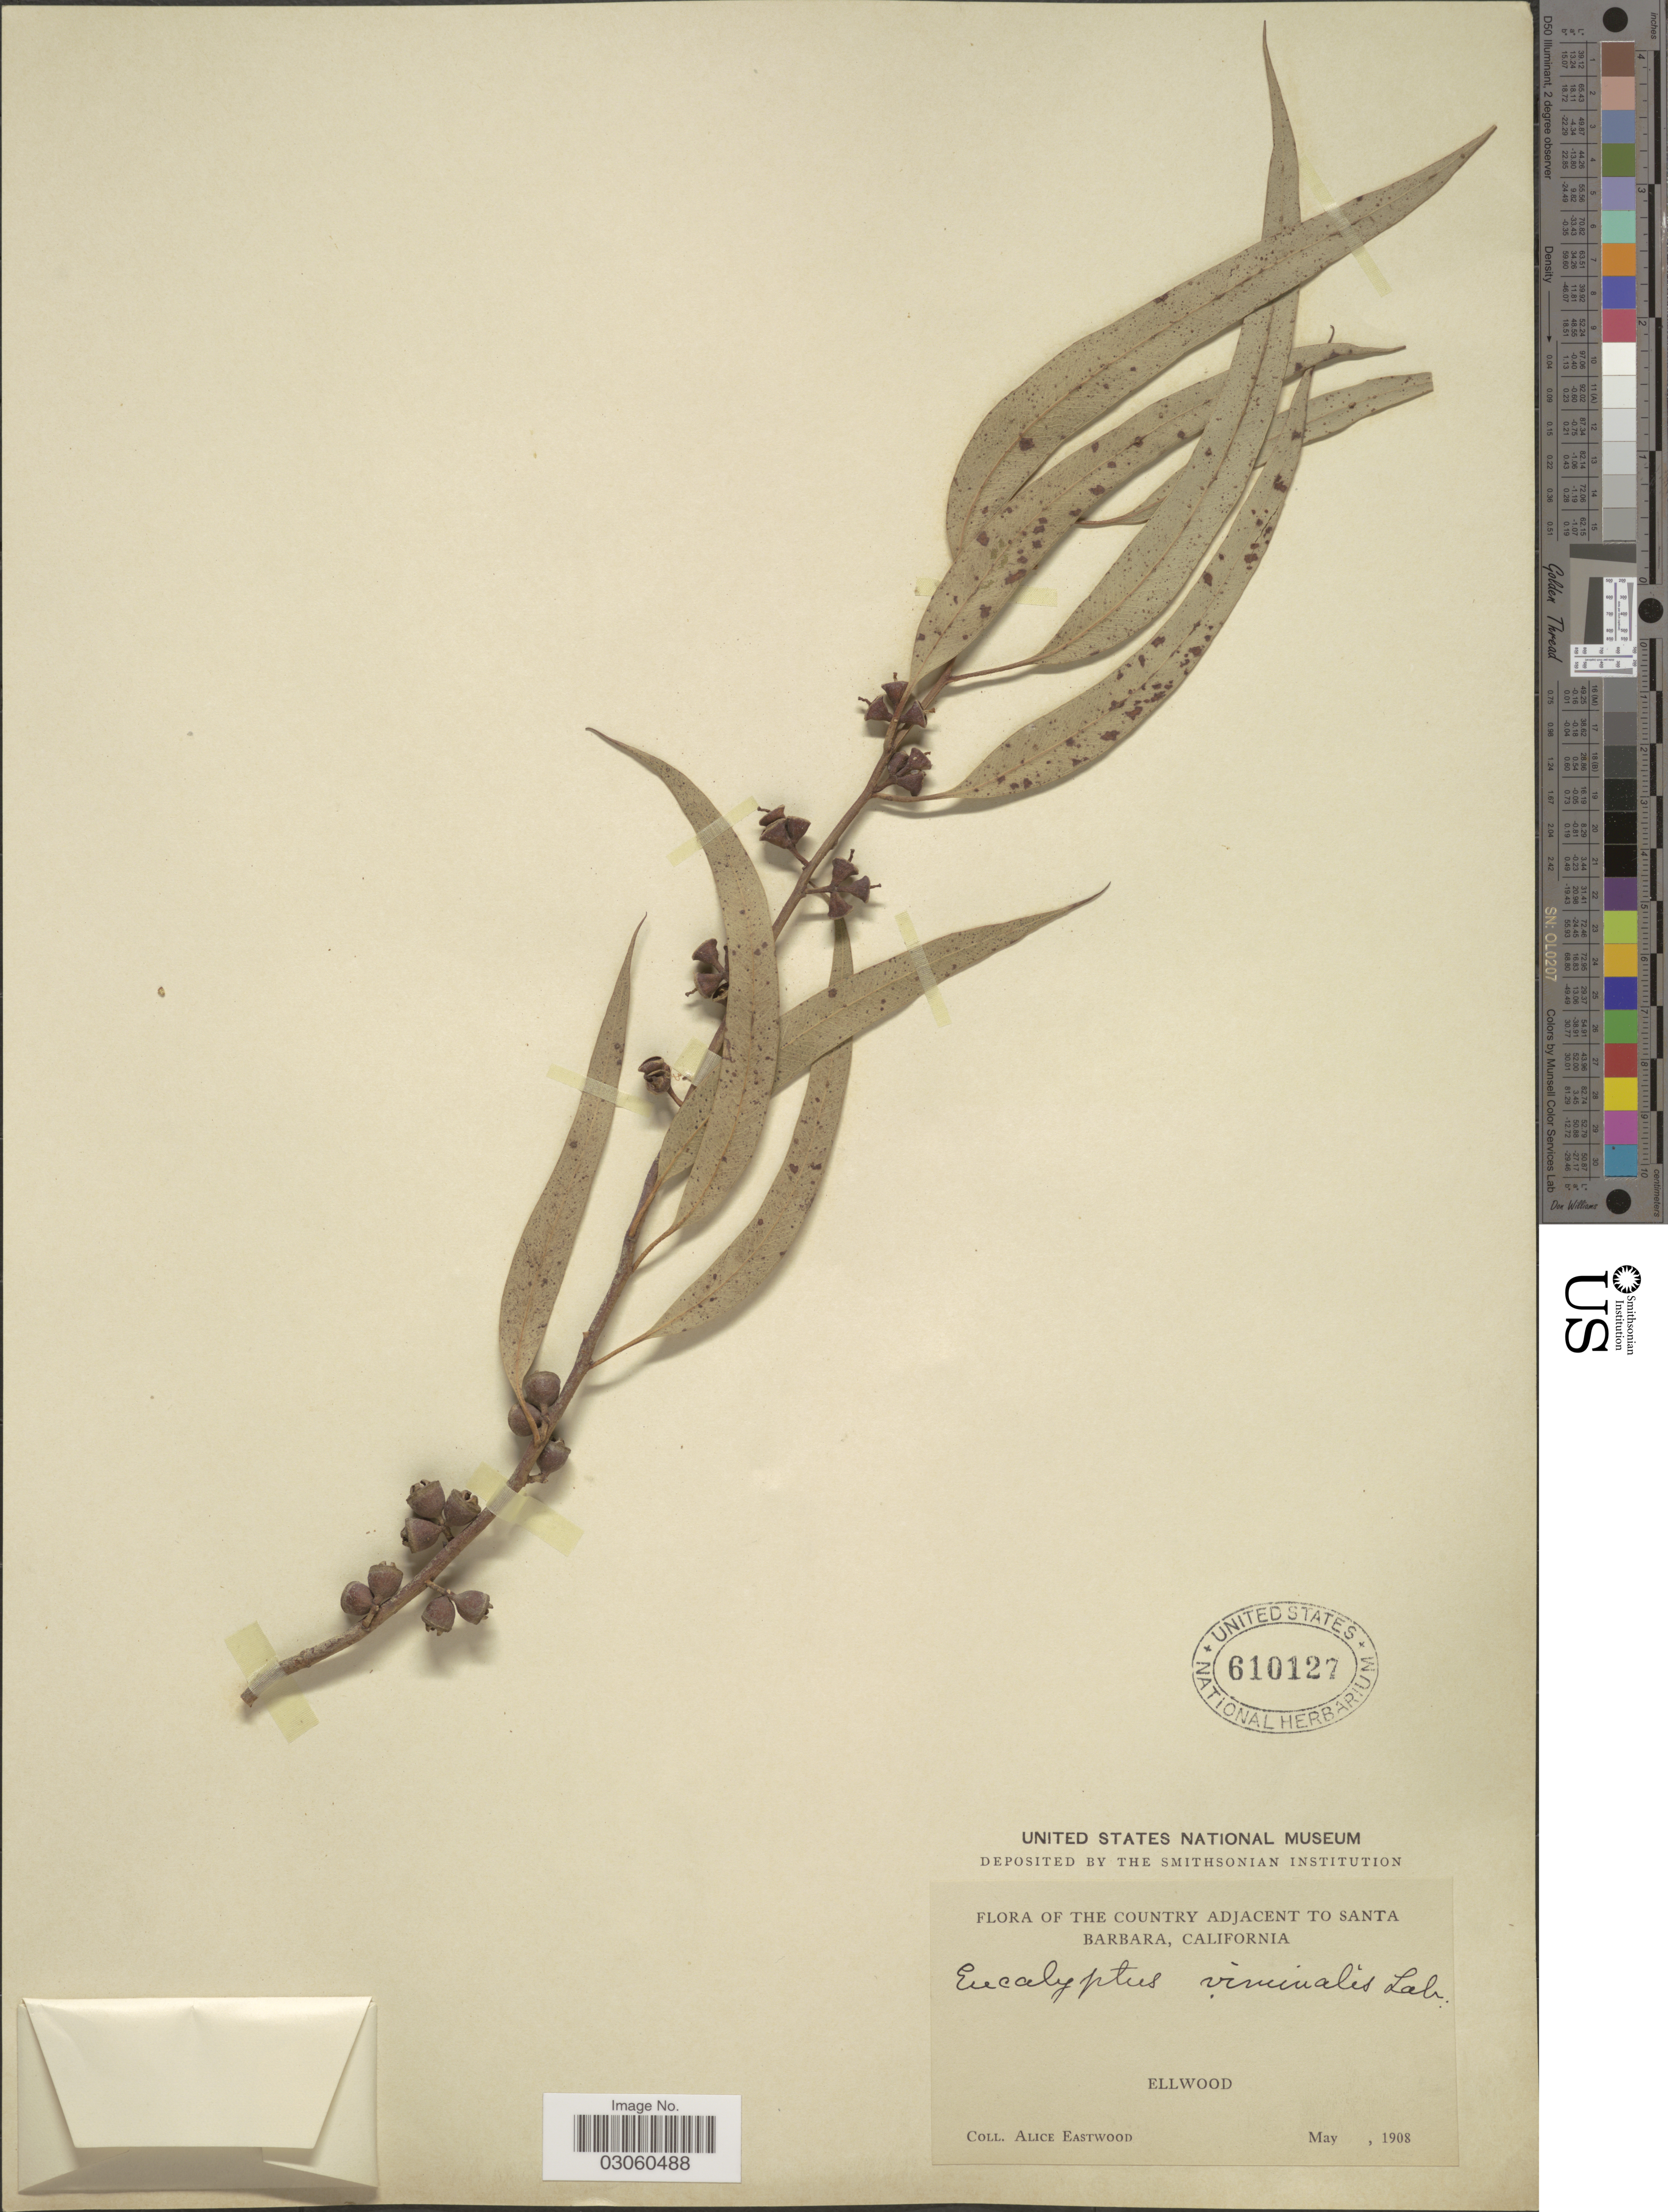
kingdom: Plantae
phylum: Tracheophyta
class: Magnoliopsida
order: Myrtales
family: Myrtaceae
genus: Eucalyptus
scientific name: Eucalyptus viminalis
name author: Labill.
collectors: A. Eastwood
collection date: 1908-05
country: United States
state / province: California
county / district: Santa Barbara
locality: Country adjacent to Santa Barbara. Ellwood.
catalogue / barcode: US 610127